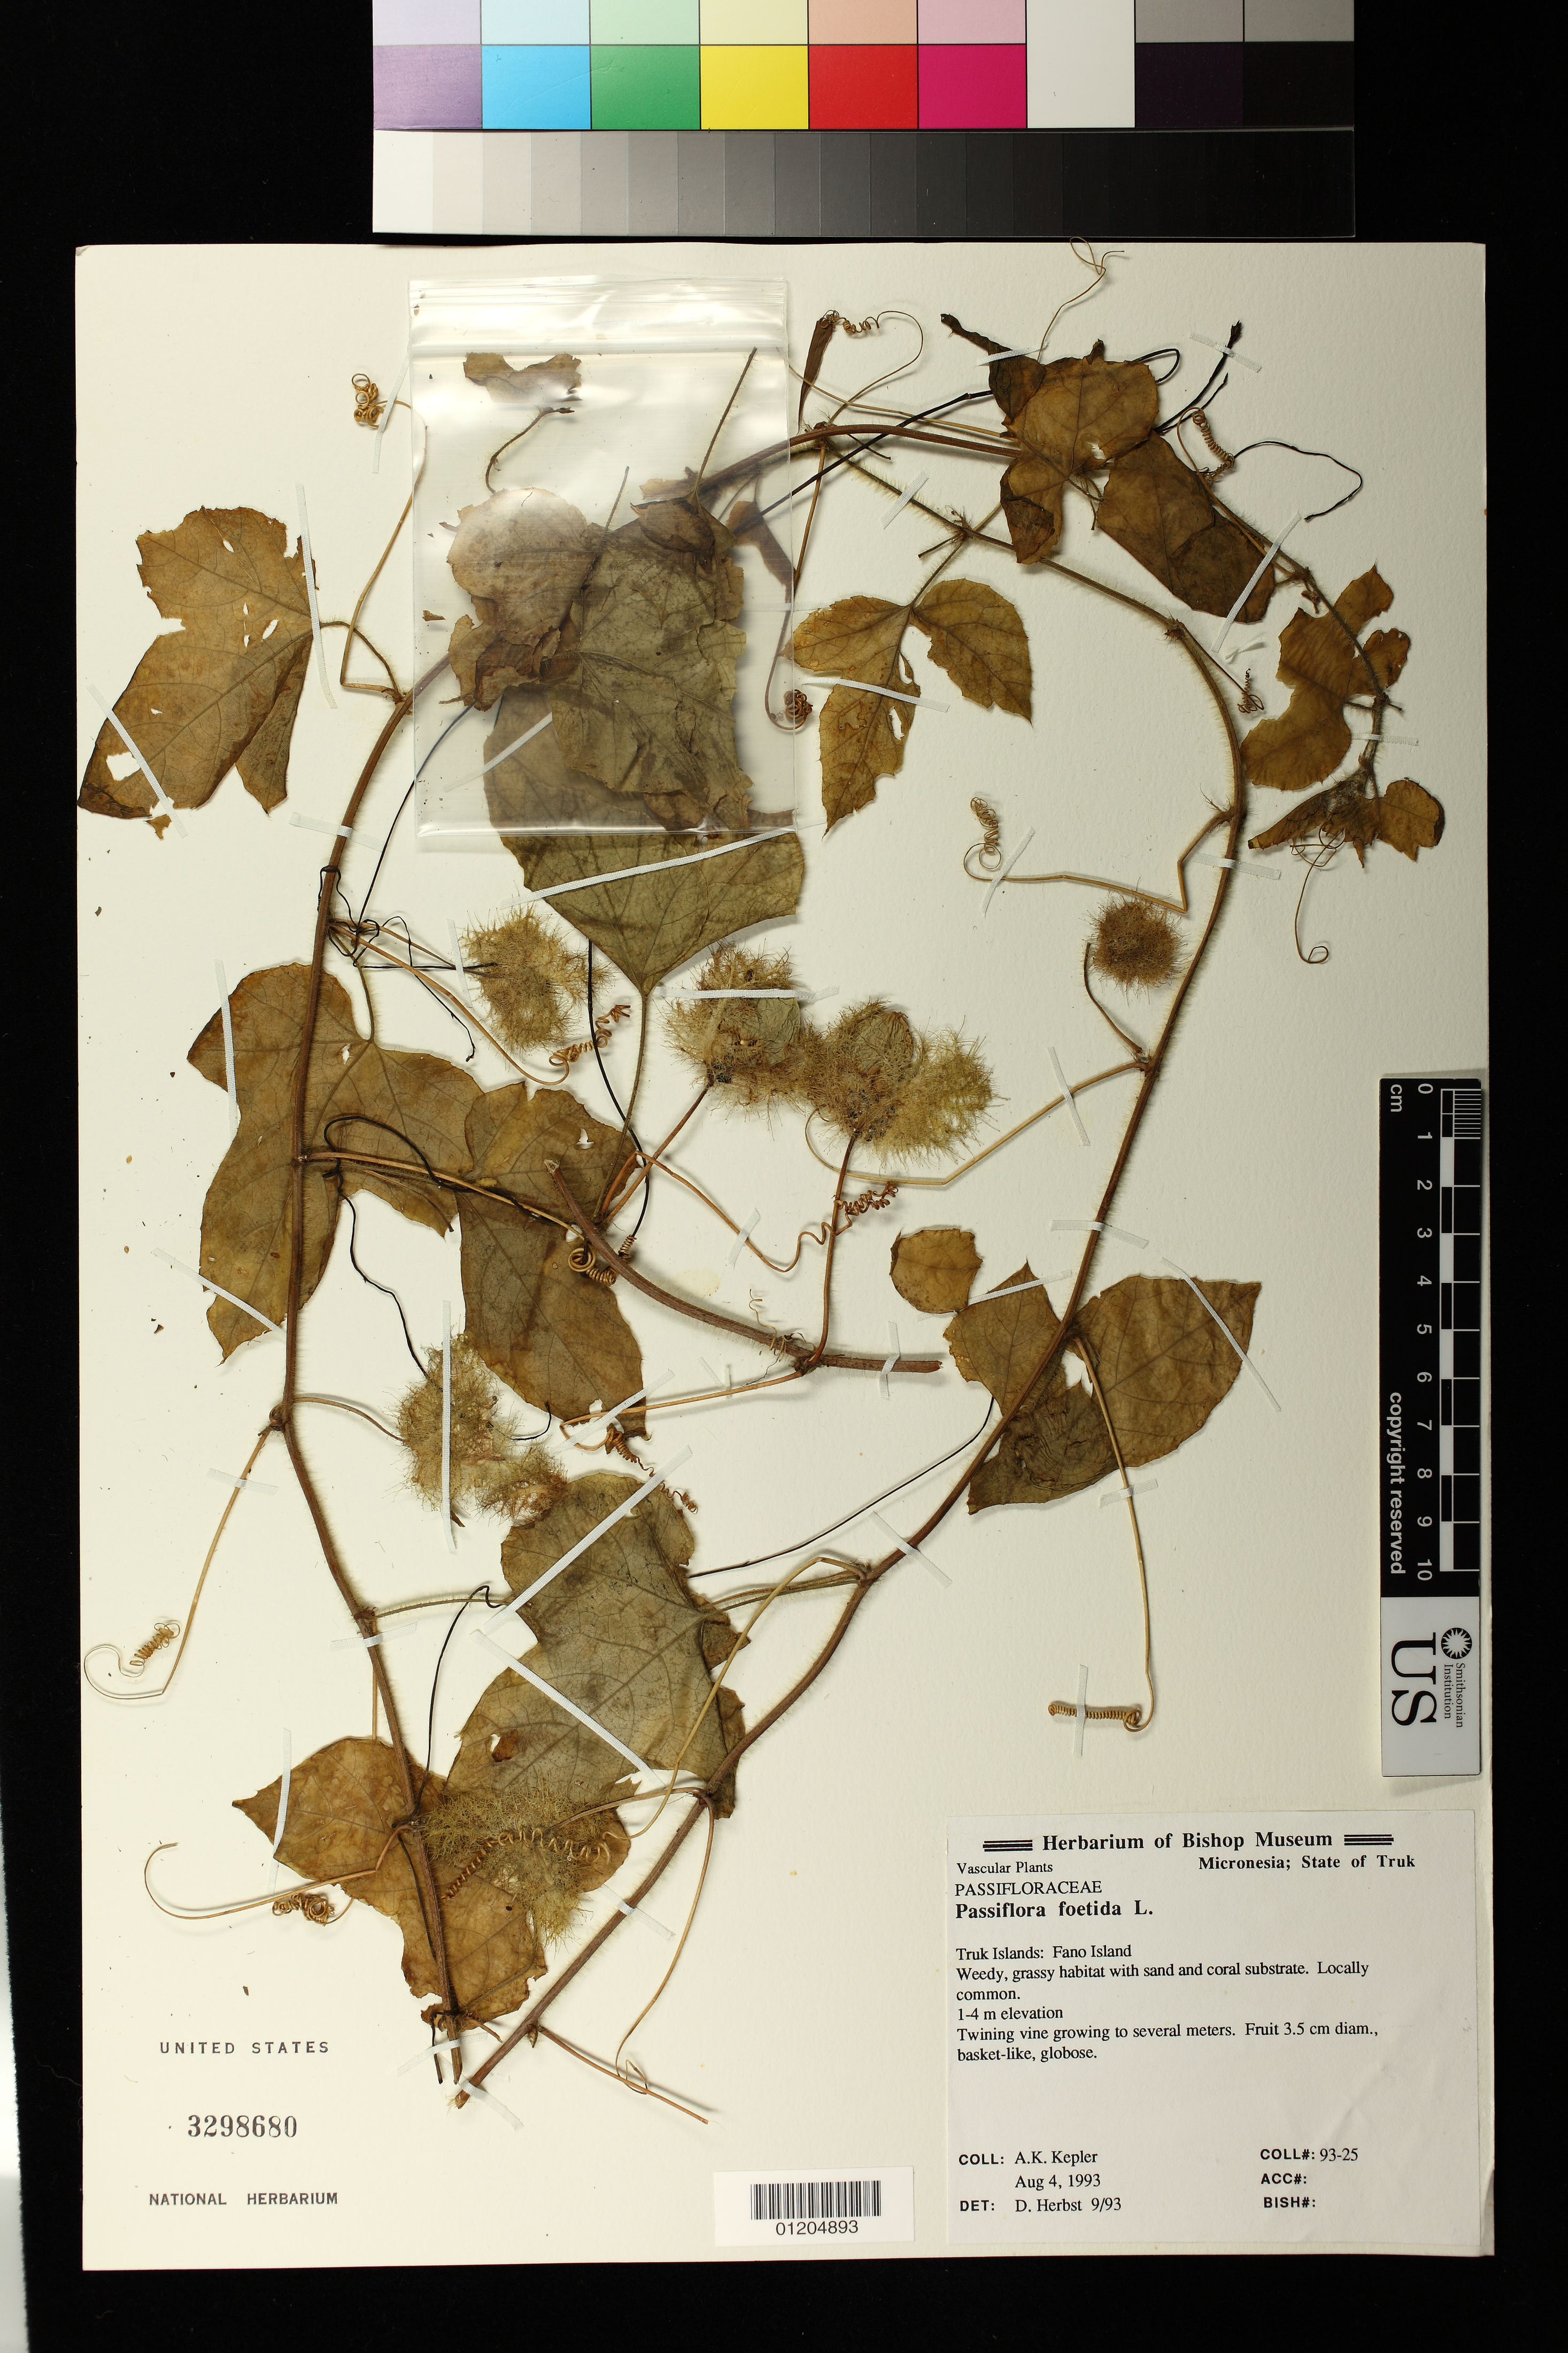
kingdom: Plantae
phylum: Tracheophyta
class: Magnoliopsida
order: Malpighiales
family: Passifloraceae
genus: Passiflora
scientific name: Passiflora foetida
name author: L.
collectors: A. K. Kepler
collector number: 93-25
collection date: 1993-08-04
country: Micronesia, Federated States of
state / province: Truk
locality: Fano Island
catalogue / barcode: US 3298680